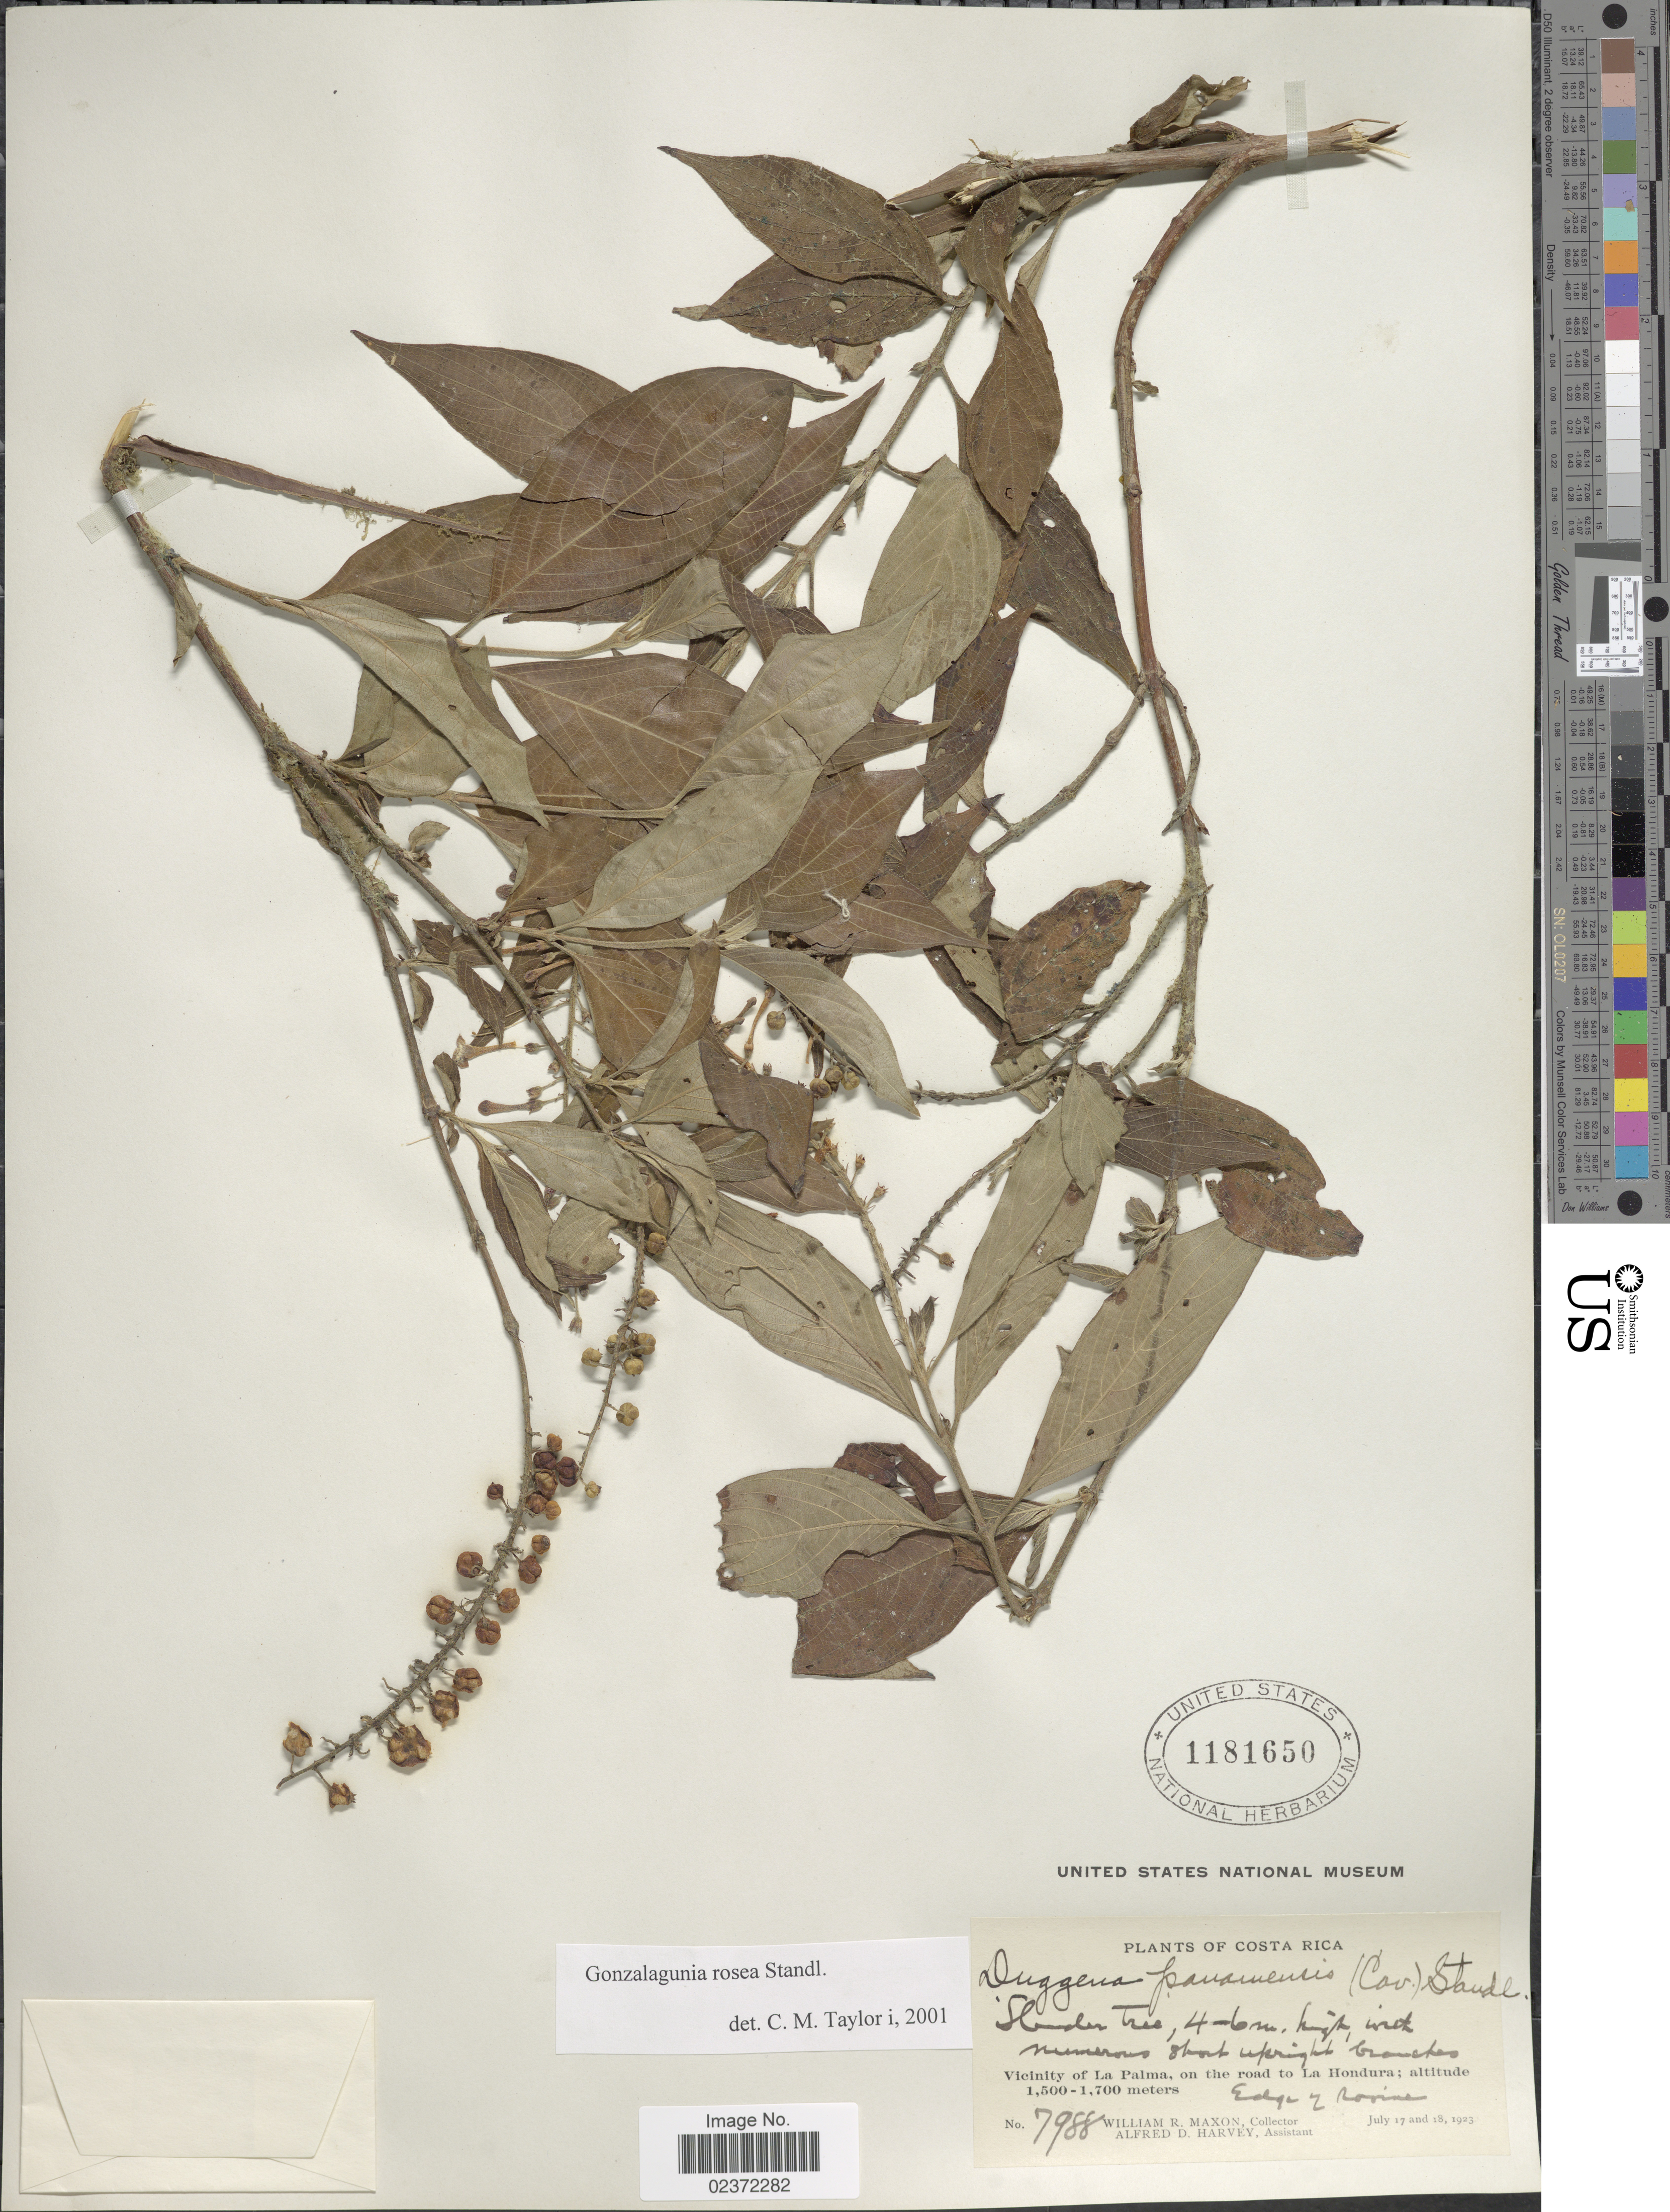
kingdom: Plantae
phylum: Tracheophyta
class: Magnoliopsida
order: Gentianales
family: Rubiaceae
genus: Gonzalagunia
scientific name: Gonzalagunia rosea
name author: Standl.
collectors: W. R. Maxon & A. D. Harvey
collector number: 7988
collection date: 1923-07-17/1923-07-18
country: Costa Rica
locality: Vicinity of La Palma, on the road to La Hondura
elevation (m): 1500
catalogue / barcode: US 1181650